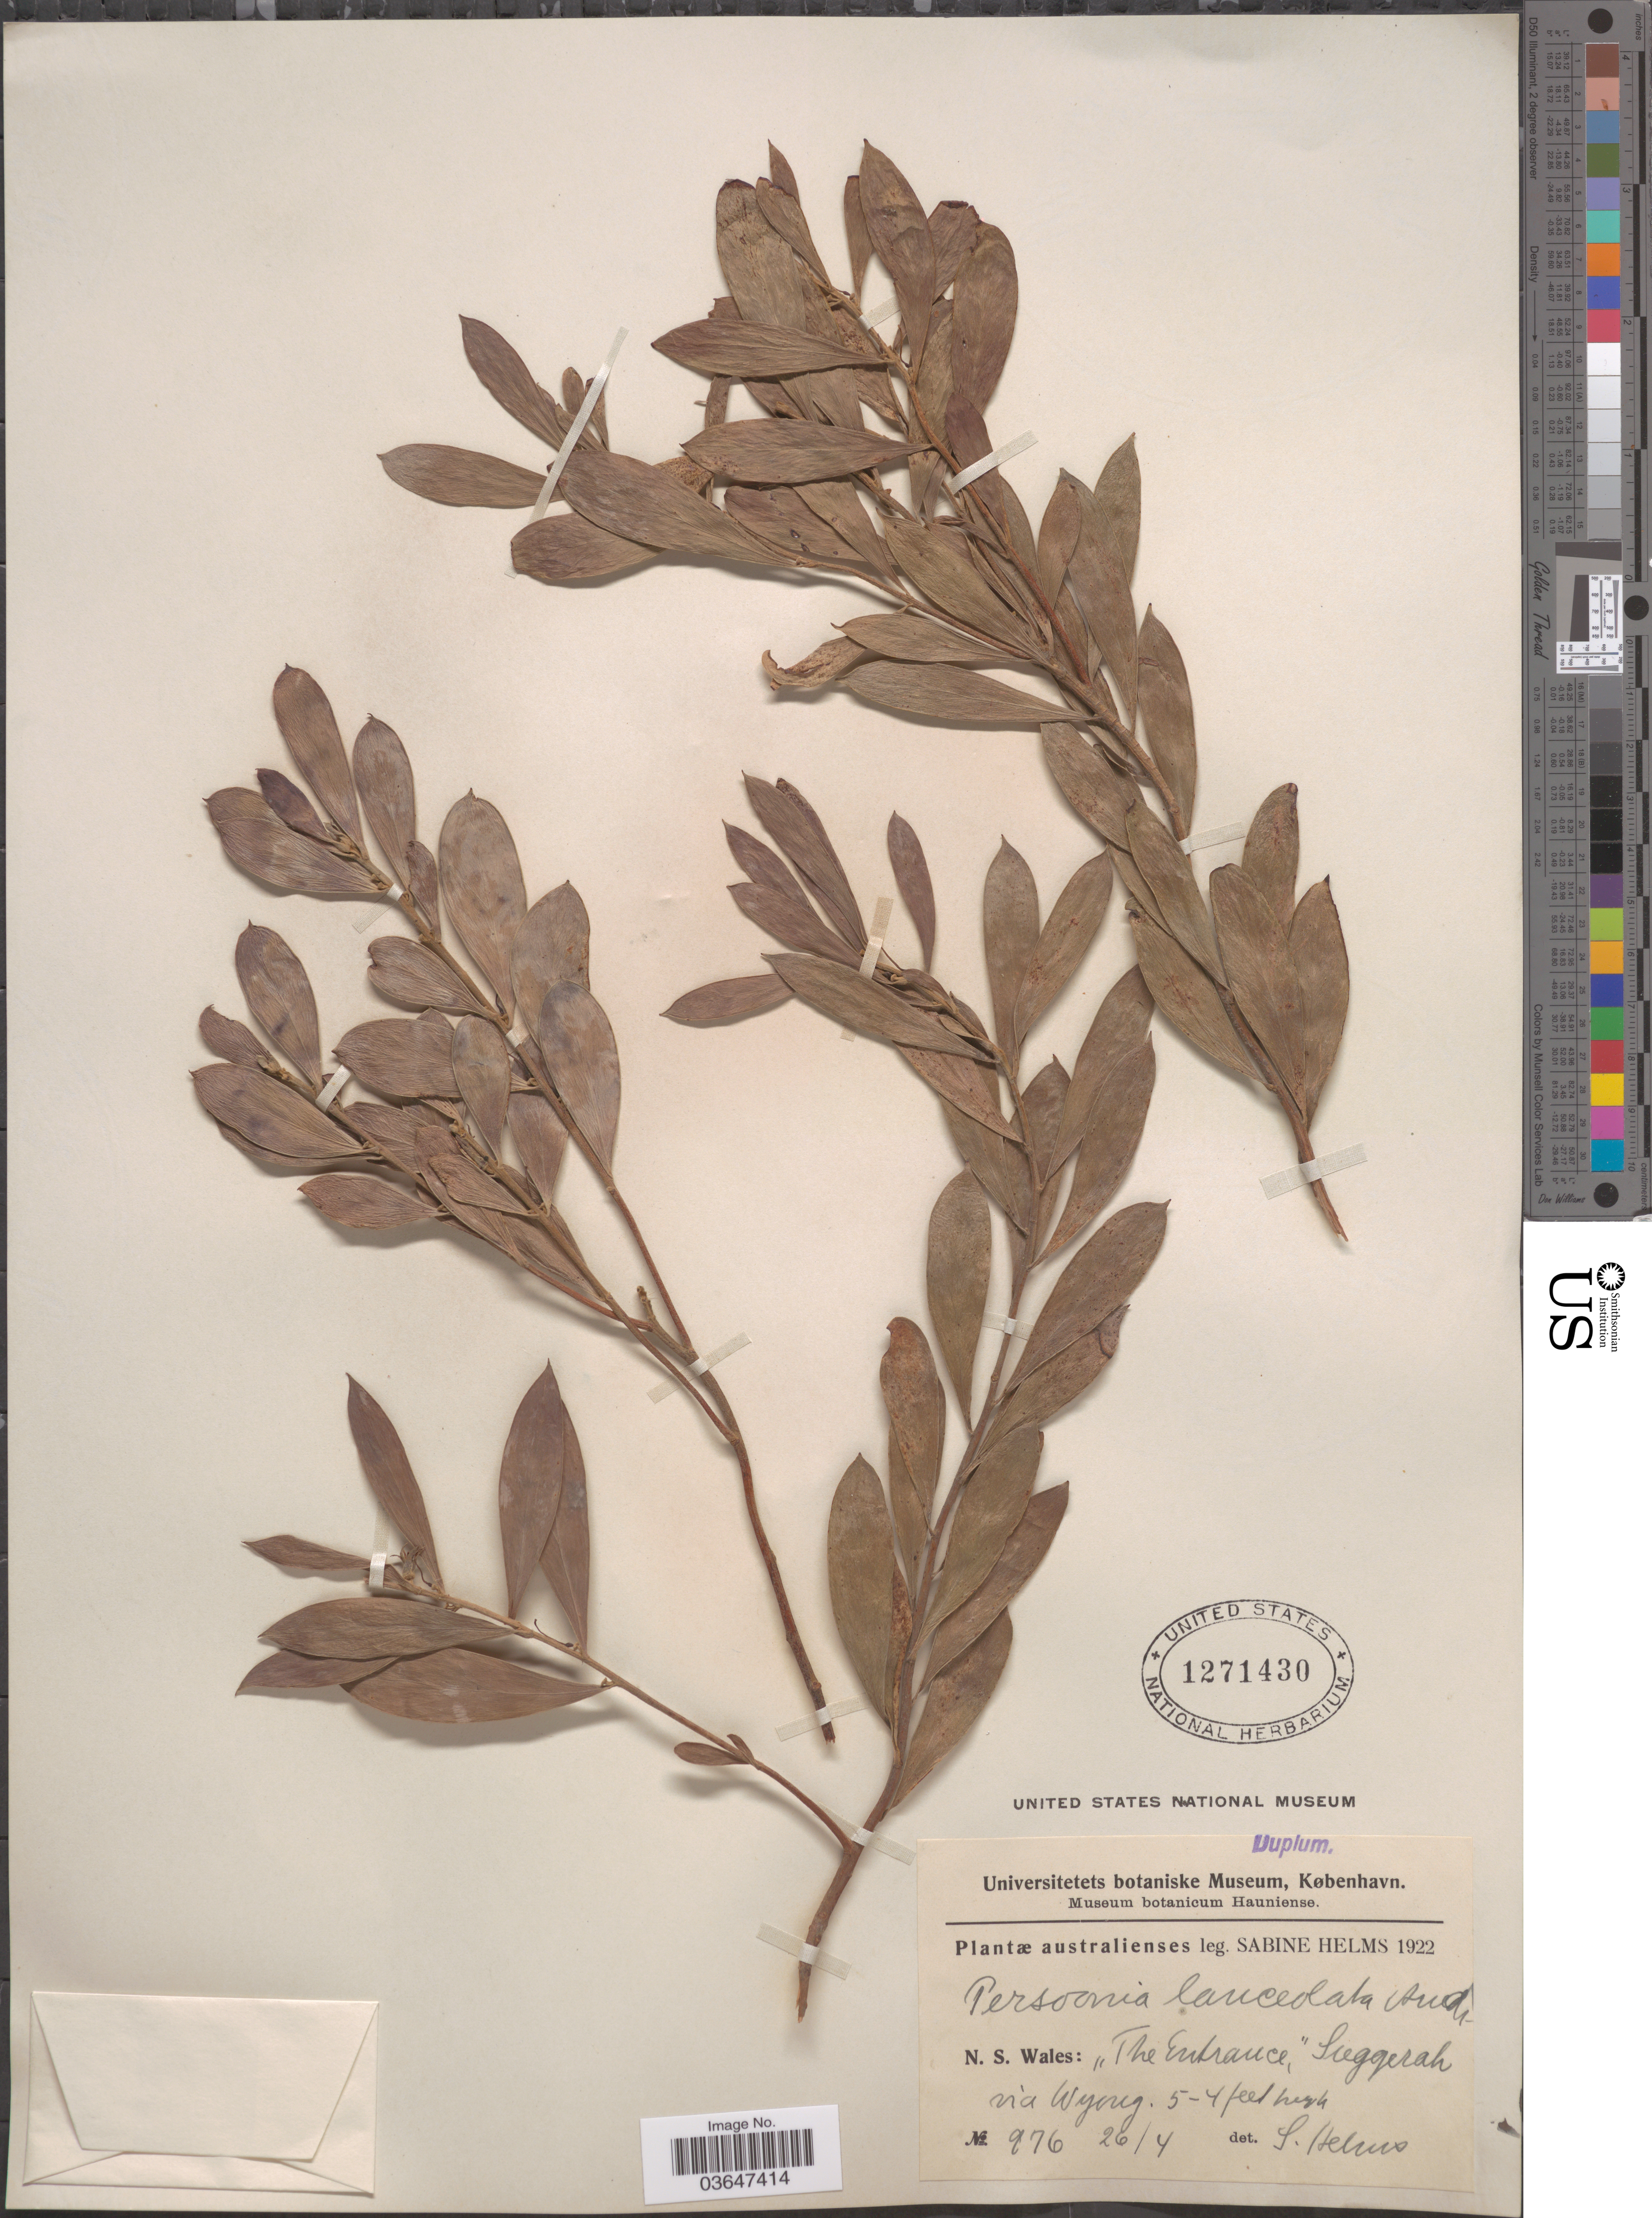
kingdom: Plantae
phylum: Tracheophyta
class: Magnoliopsida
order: Proteales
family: Proteaceae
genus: Persoonia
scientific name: Persoonia lanceolata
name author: Michx.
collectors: S. Helms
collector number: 976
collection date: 1922-04-26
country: Australia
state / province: New South Wales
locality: The Entrance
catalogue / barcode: US 1271430